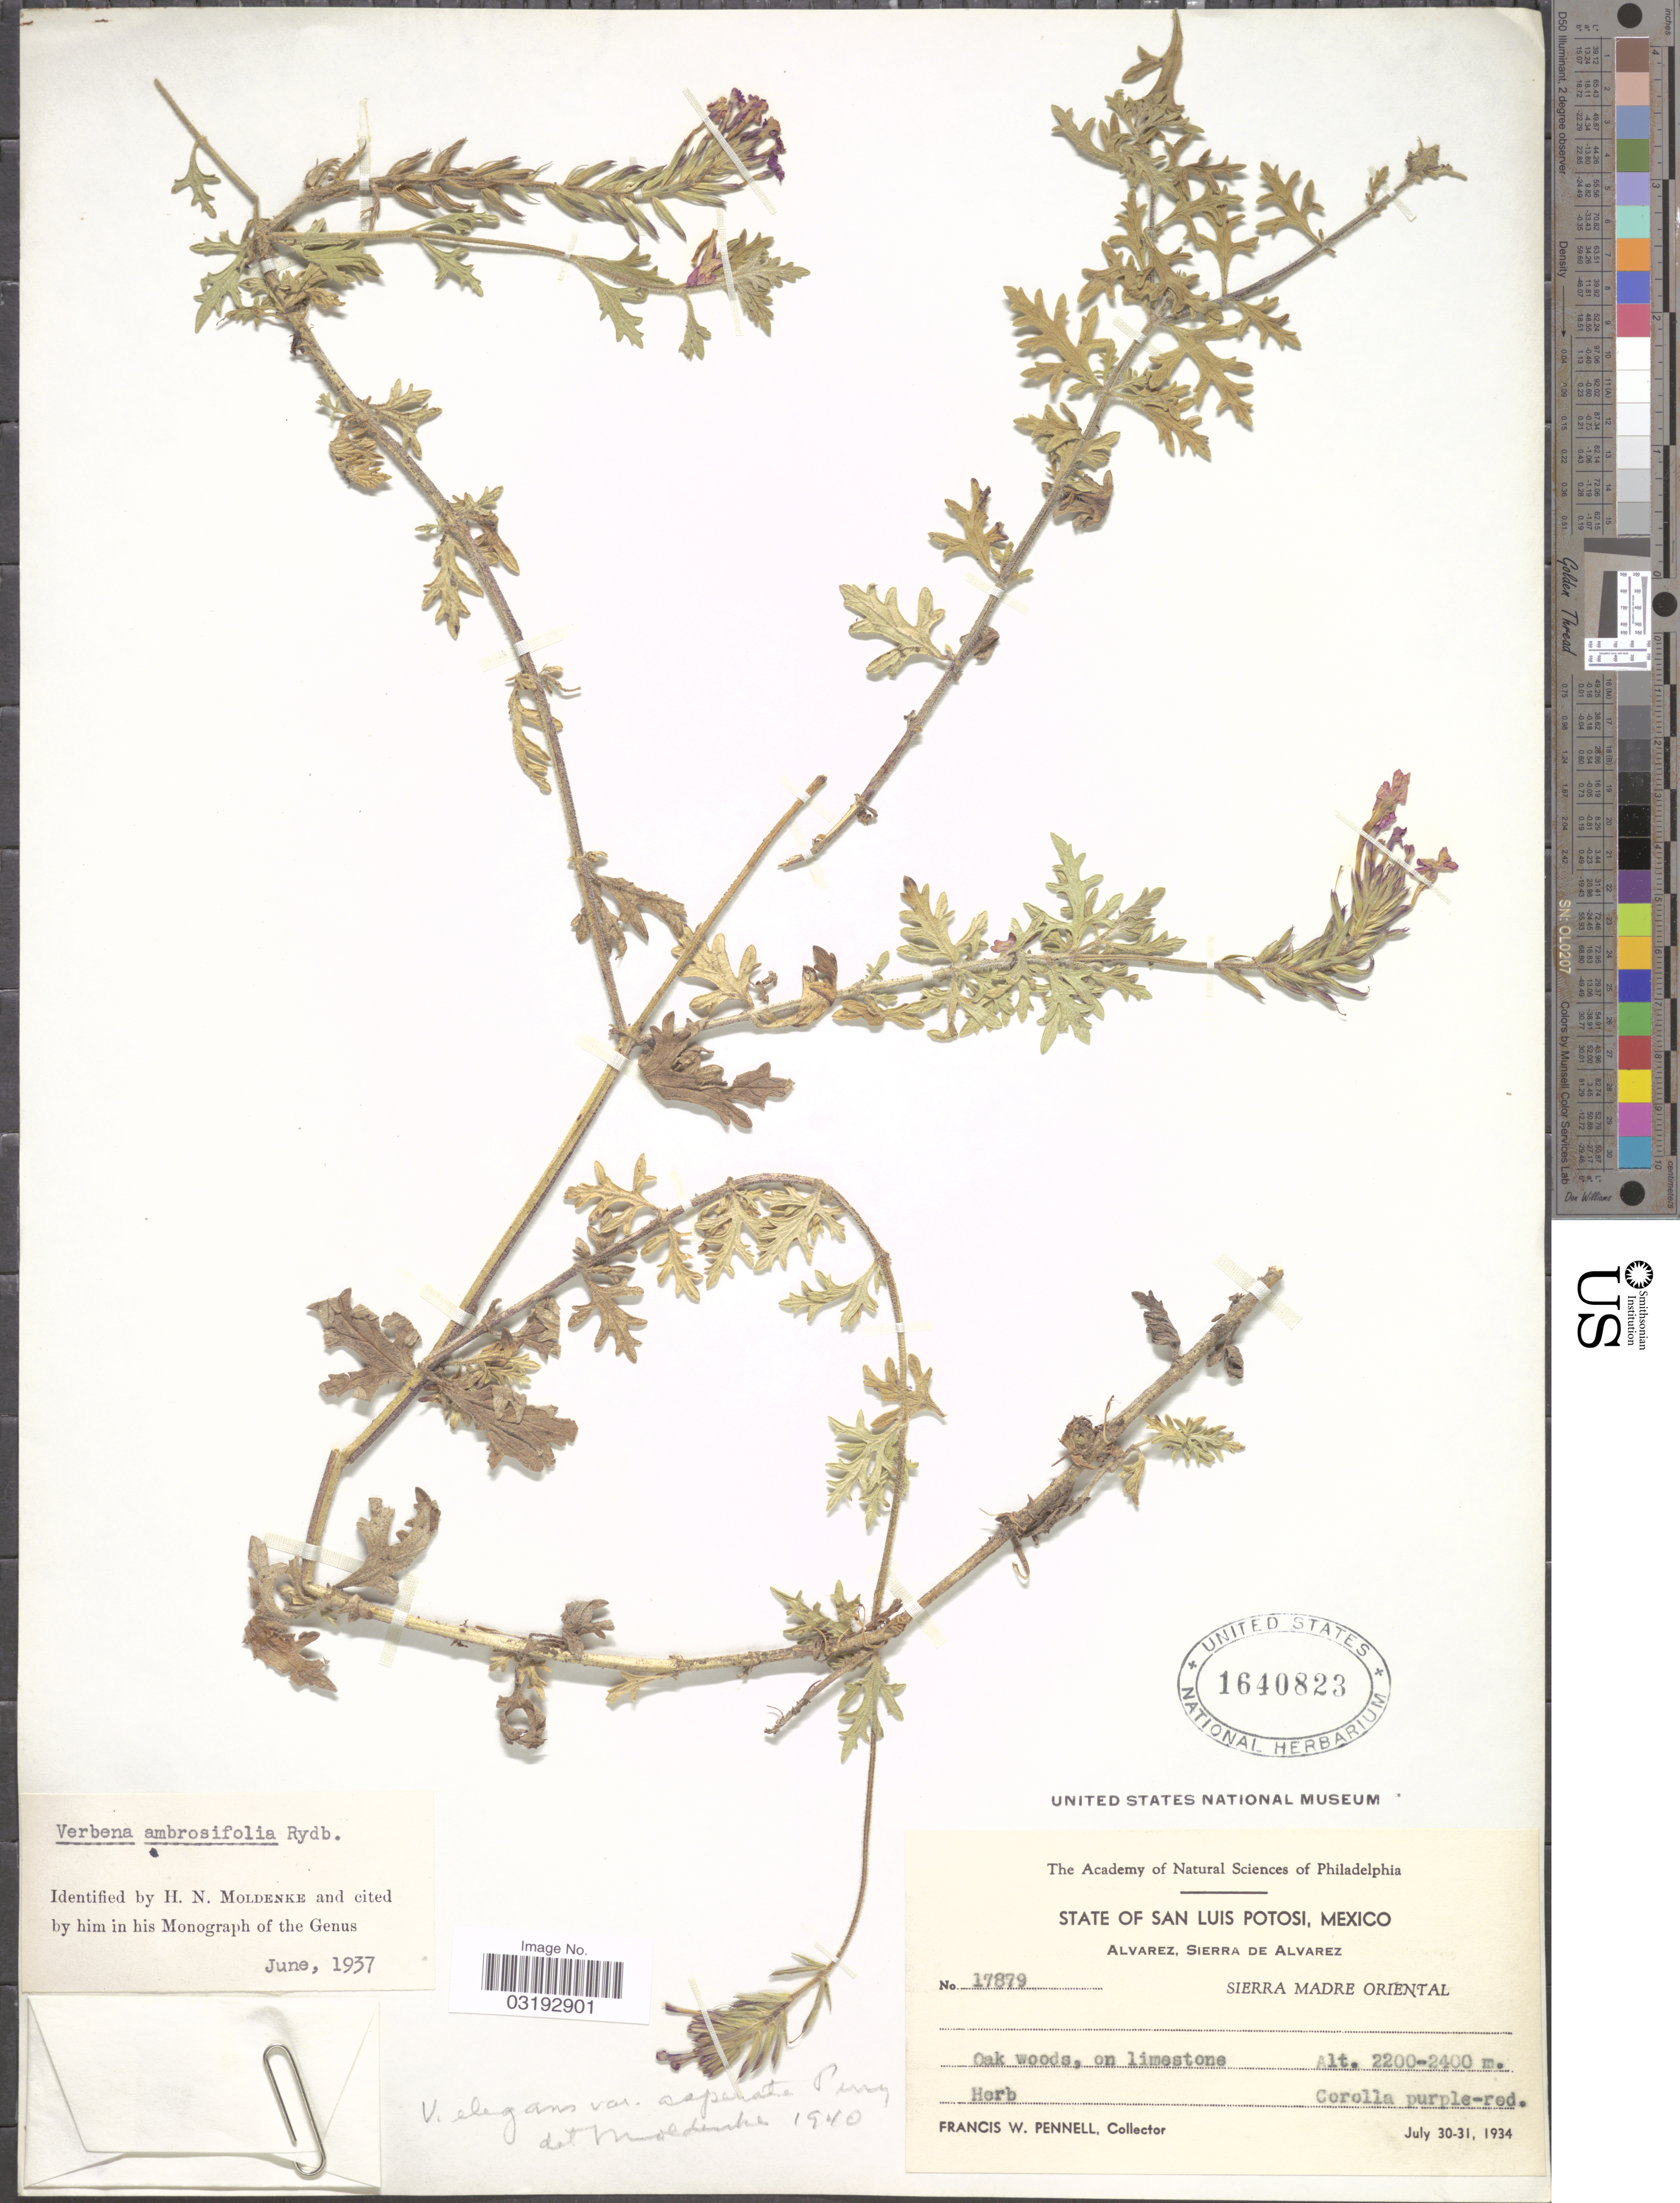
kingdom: Plantae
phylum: Tracheophyta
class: Magnoliopsida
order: Lamiales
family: Verbenaceae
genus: Verbena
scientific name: Verbena elegans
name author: Kunth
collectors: F. W. Pennell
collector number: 17879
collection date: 1934-07-30/1934-07-31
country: Mexico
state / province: San Luis Potosí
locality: Alvarez, Sierra de Alvarez. Sierra Madre Oriental.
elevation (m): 2200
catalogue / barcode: US 1640823